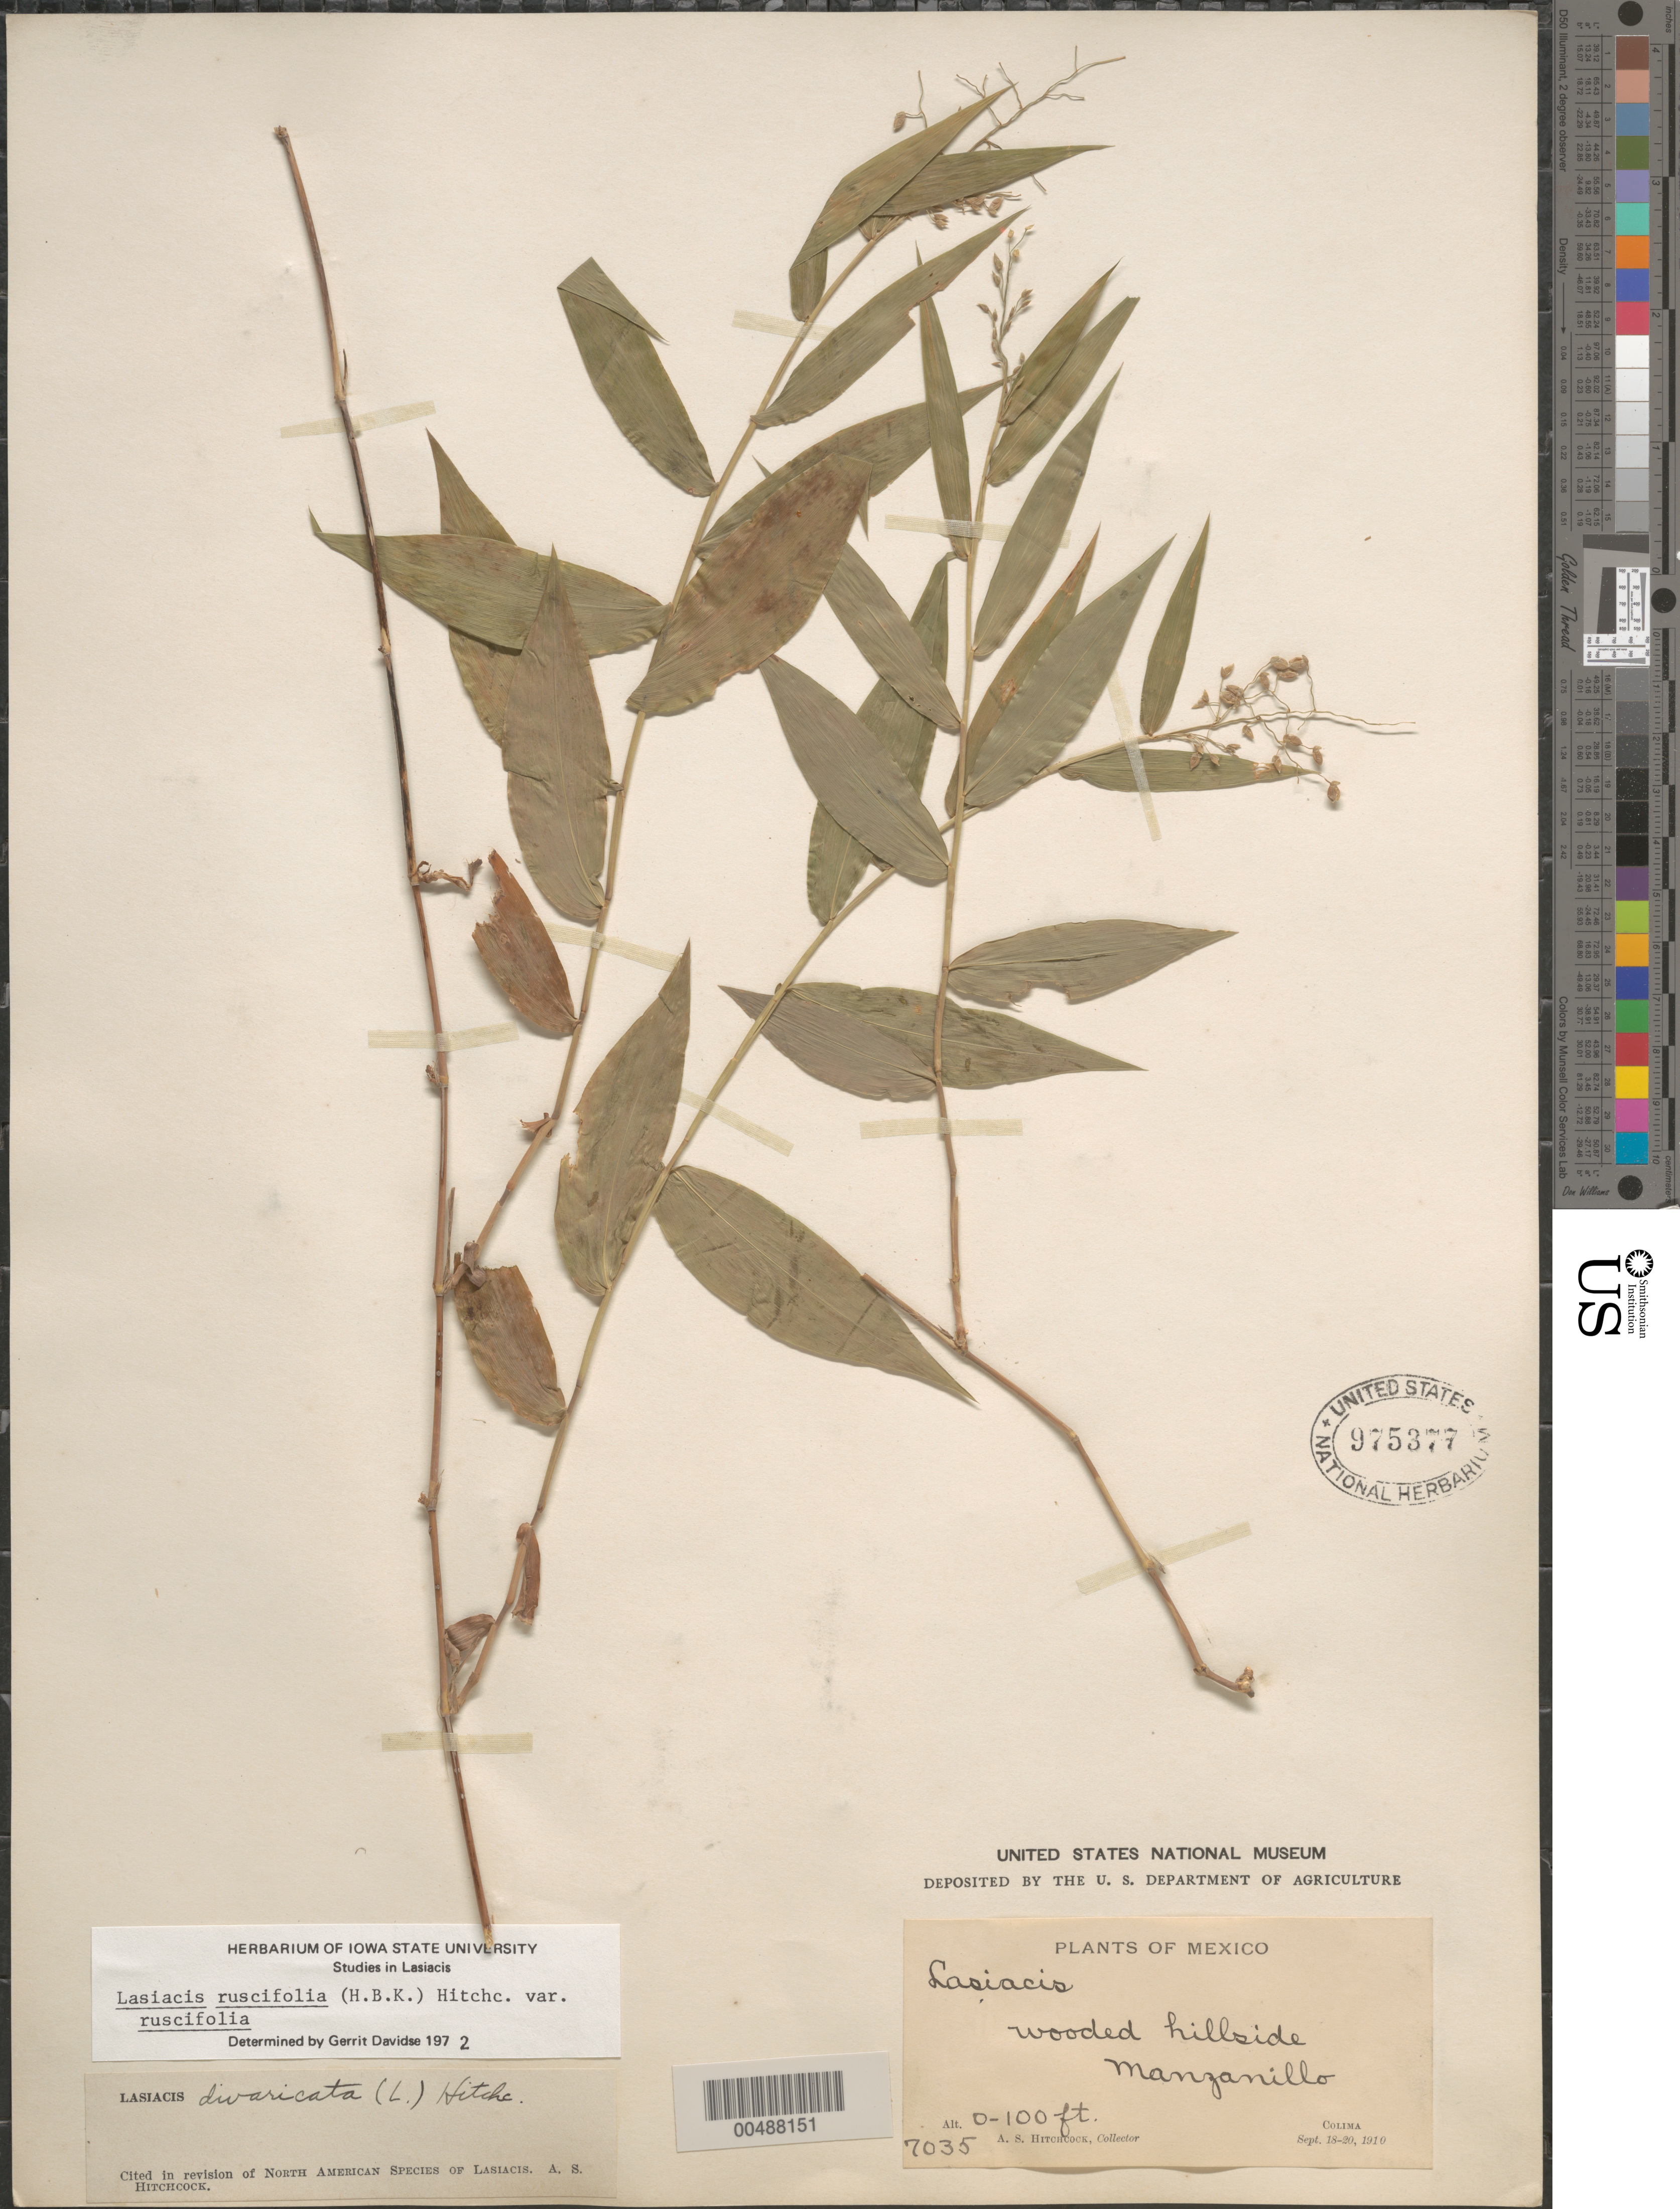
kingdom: Plantae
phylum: Tracheophyta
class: Liliopsida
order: Poales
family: Poaceae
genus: Lasiacis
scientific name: Lasiacis ruscifolia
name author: (Kunth) Hitchc.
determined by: Davidse, Gerrit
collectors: A. S. Hitchcock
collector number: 7035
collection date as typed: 18 Sep 1910 to 20 Sep 1910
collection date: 1910-09-18/1910-09-20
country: Mexico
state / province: Colima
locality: Manzanillo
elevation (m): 0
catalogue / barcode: US 975377